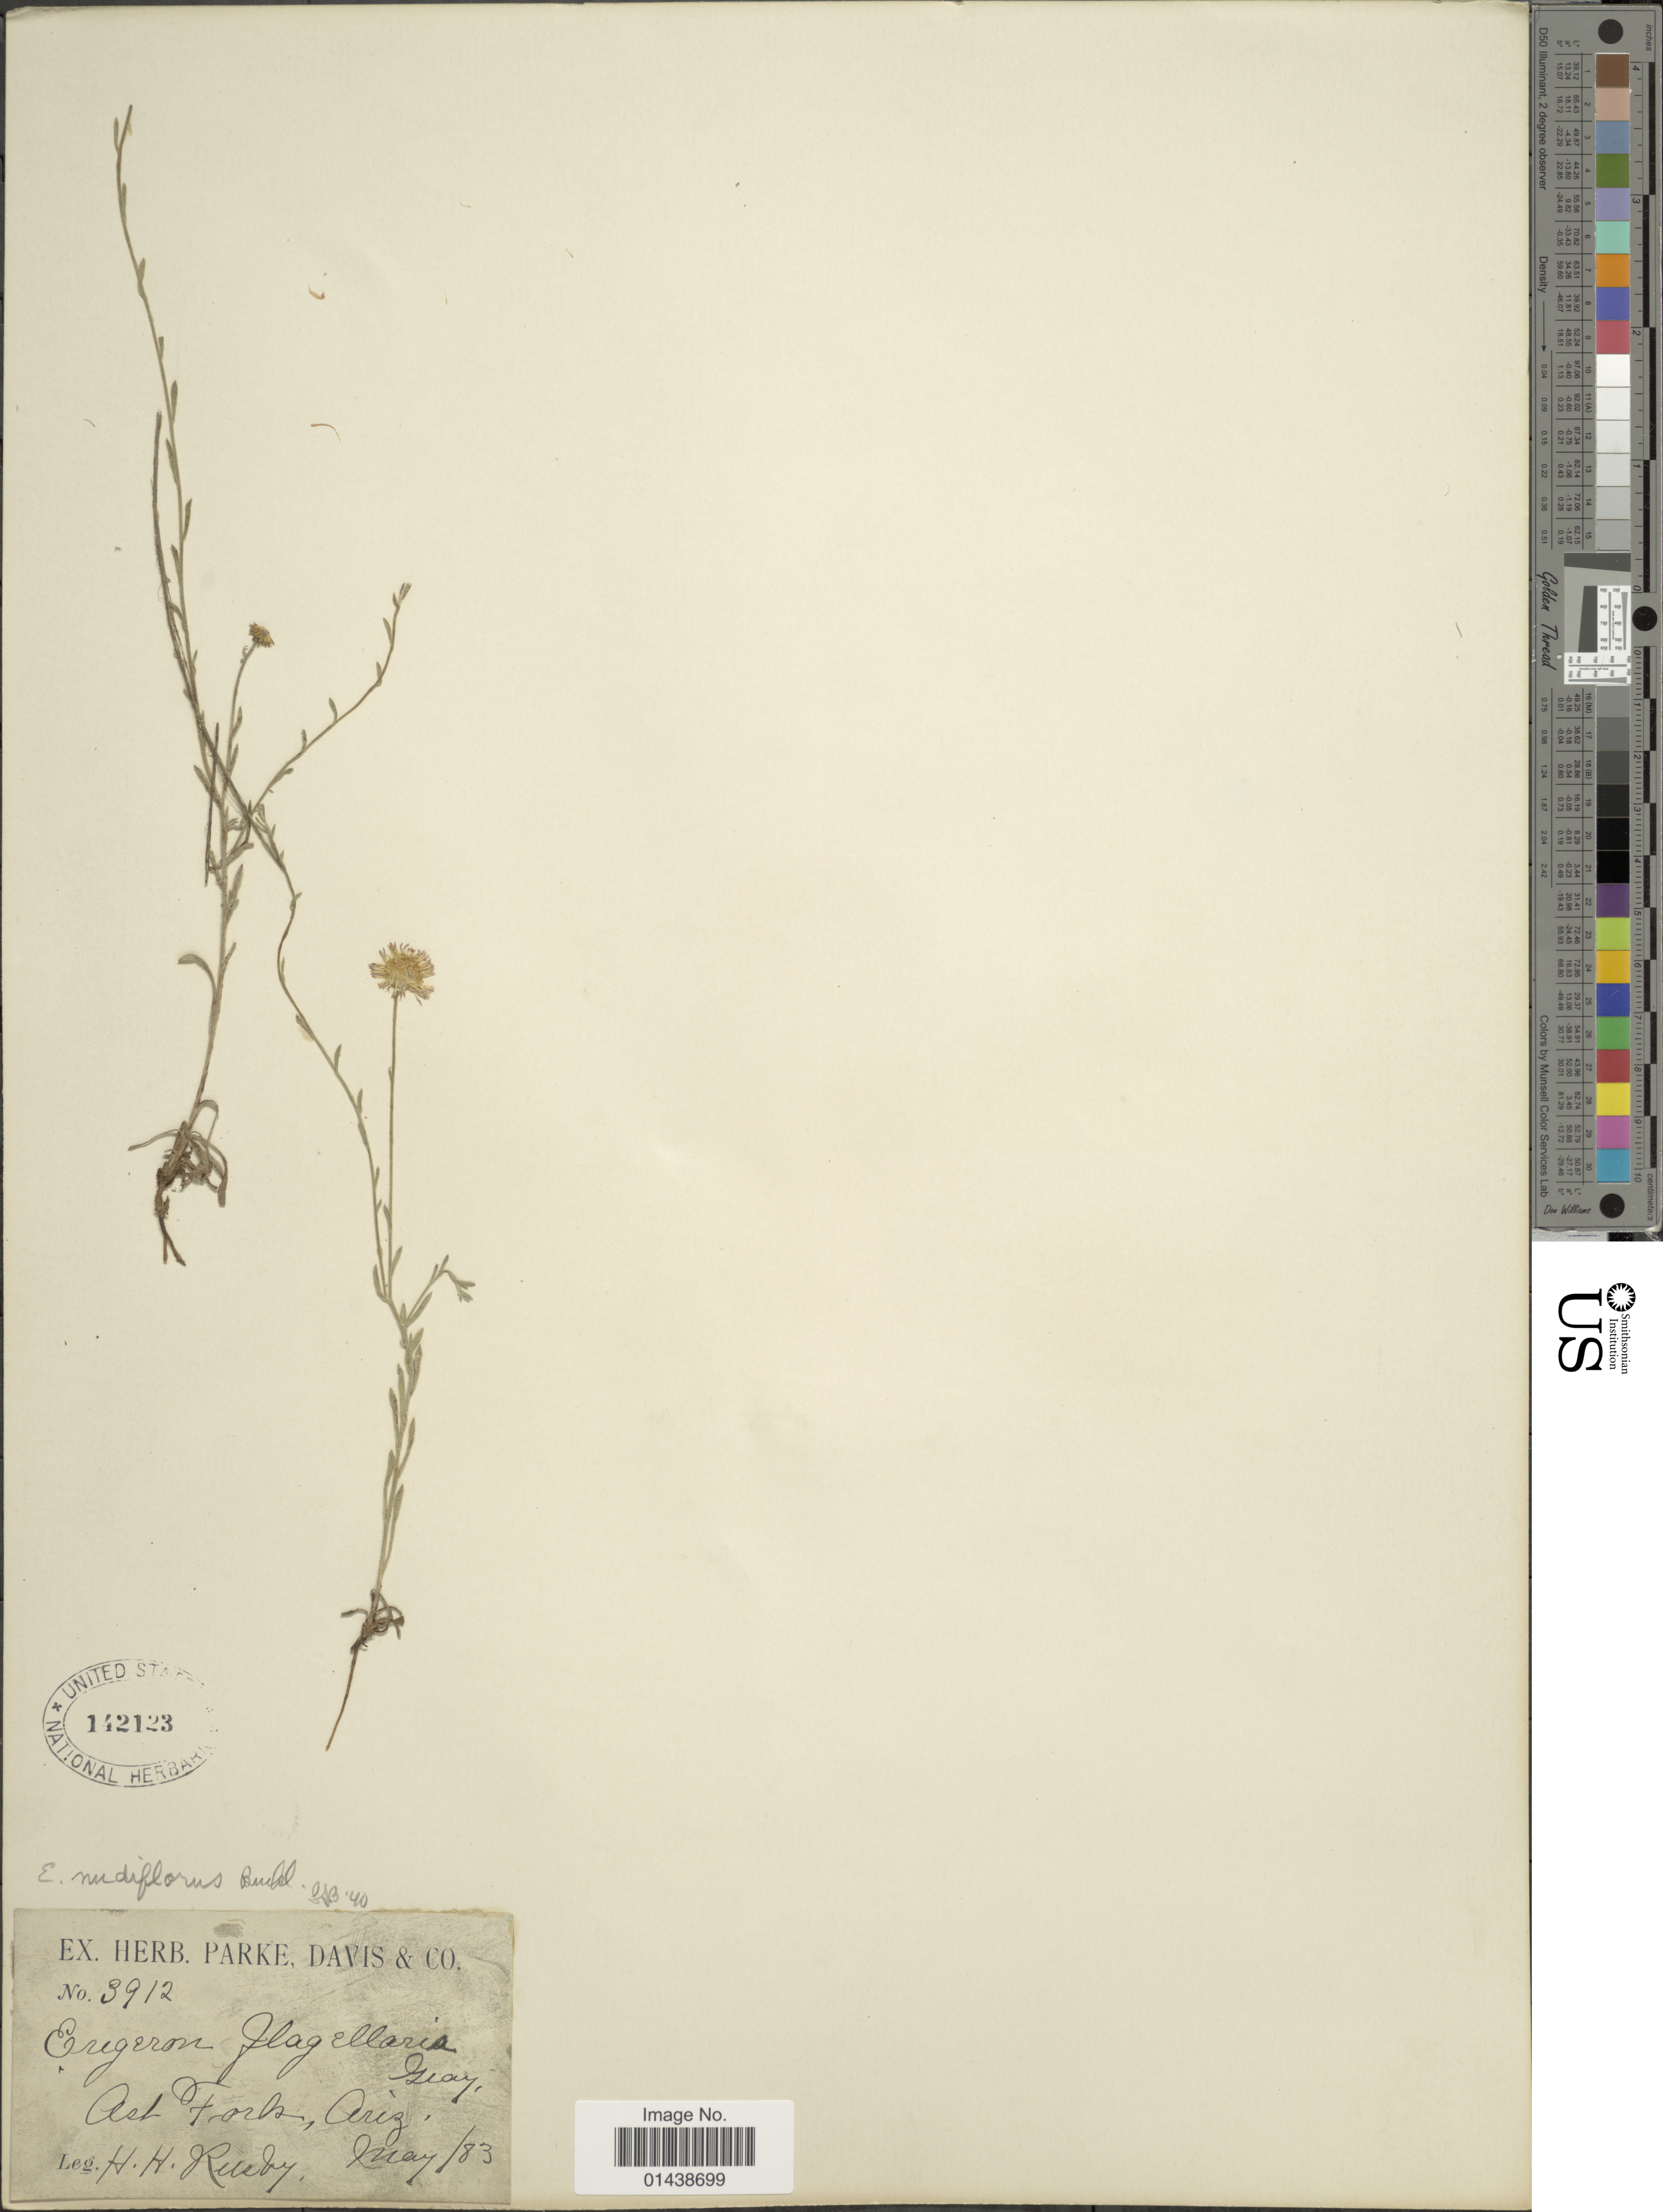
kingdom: Plantae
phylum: Tracheophyta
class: Magnoliopsida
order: Asterales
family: Asteraceae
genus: Erigeron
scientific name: Erigeron nudiflorus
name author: Buckley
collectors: H. H. Rusby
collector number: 3912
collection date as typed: Transcribed d/m/y: /5/83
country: United States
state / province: Arizona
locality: East Fork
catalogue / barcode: US 142123